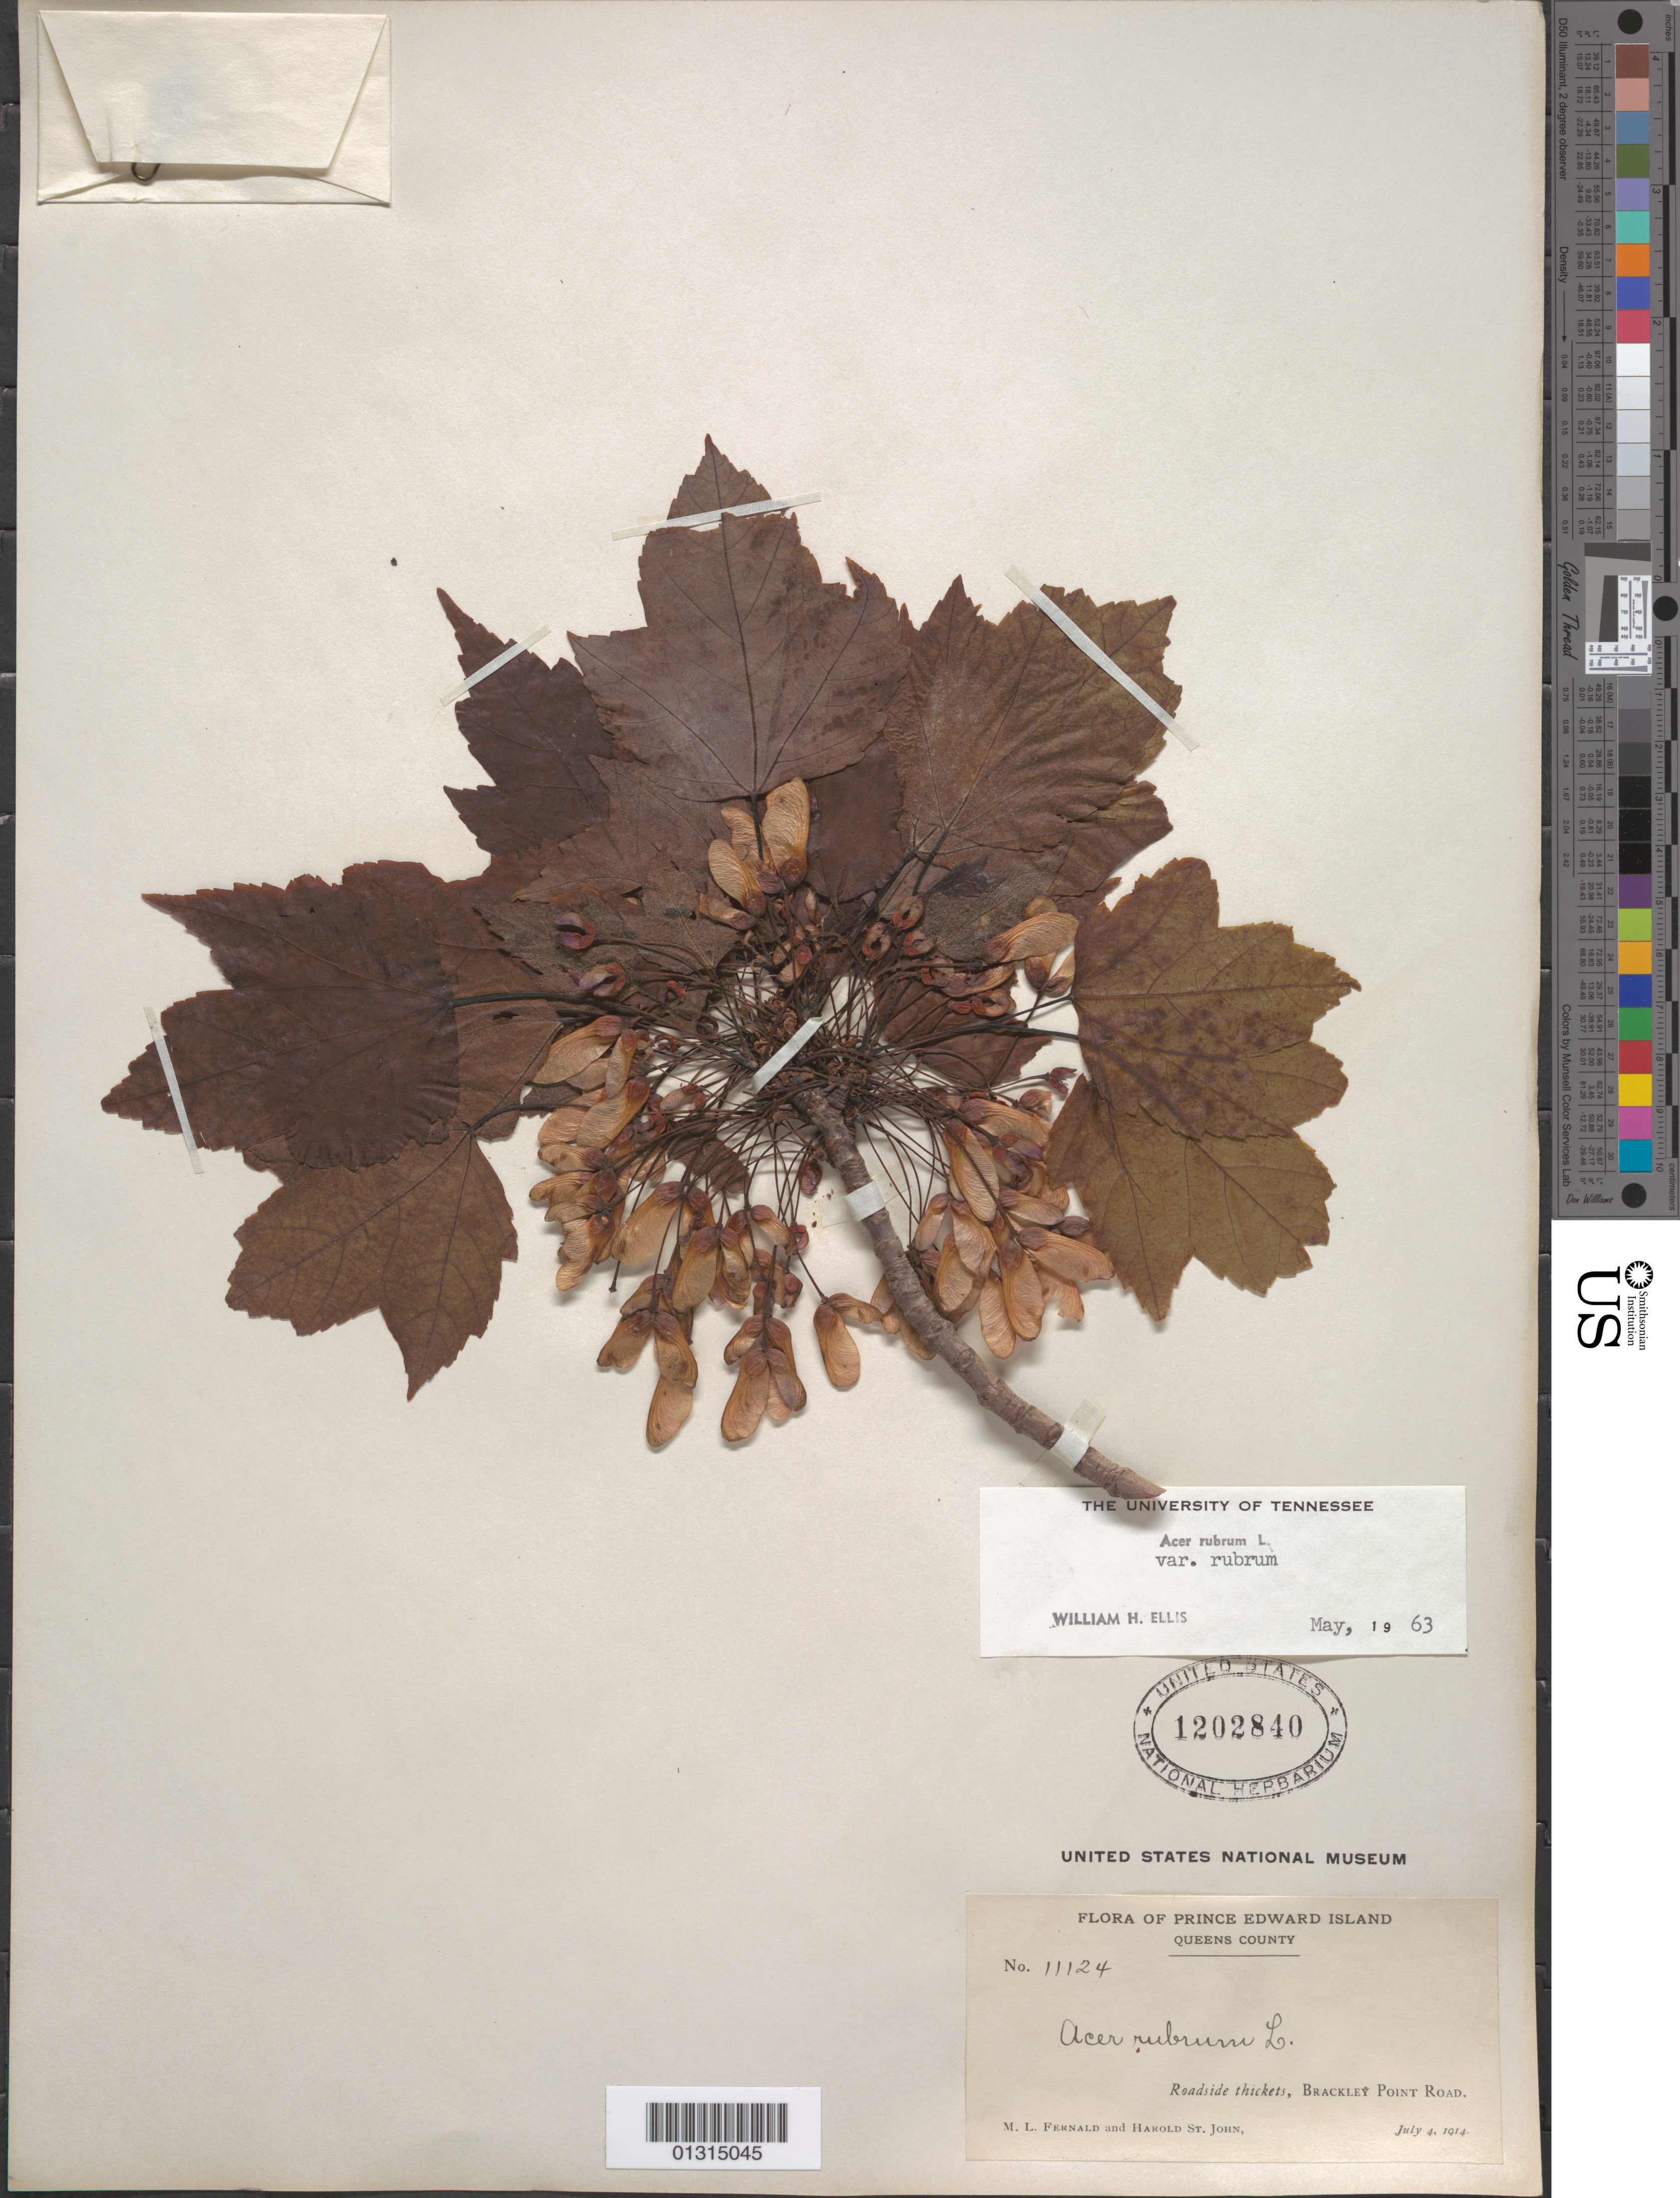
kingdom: Plantae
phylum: Tracheophyta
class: Magnoliopsida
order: Sapindales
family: Sapindaceae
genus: Acer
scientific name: Acer rubrum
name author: L.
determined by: Ellis, W. H.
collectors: M. L. Fernald & H. St. John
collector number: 11124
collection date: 1914-07-04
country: Canada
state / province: Prince Edward Island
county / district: Queens County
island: Prince Edward I.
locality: Queens County, Brackley Point Road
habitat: Roadside thickets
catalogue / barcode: US 1202840